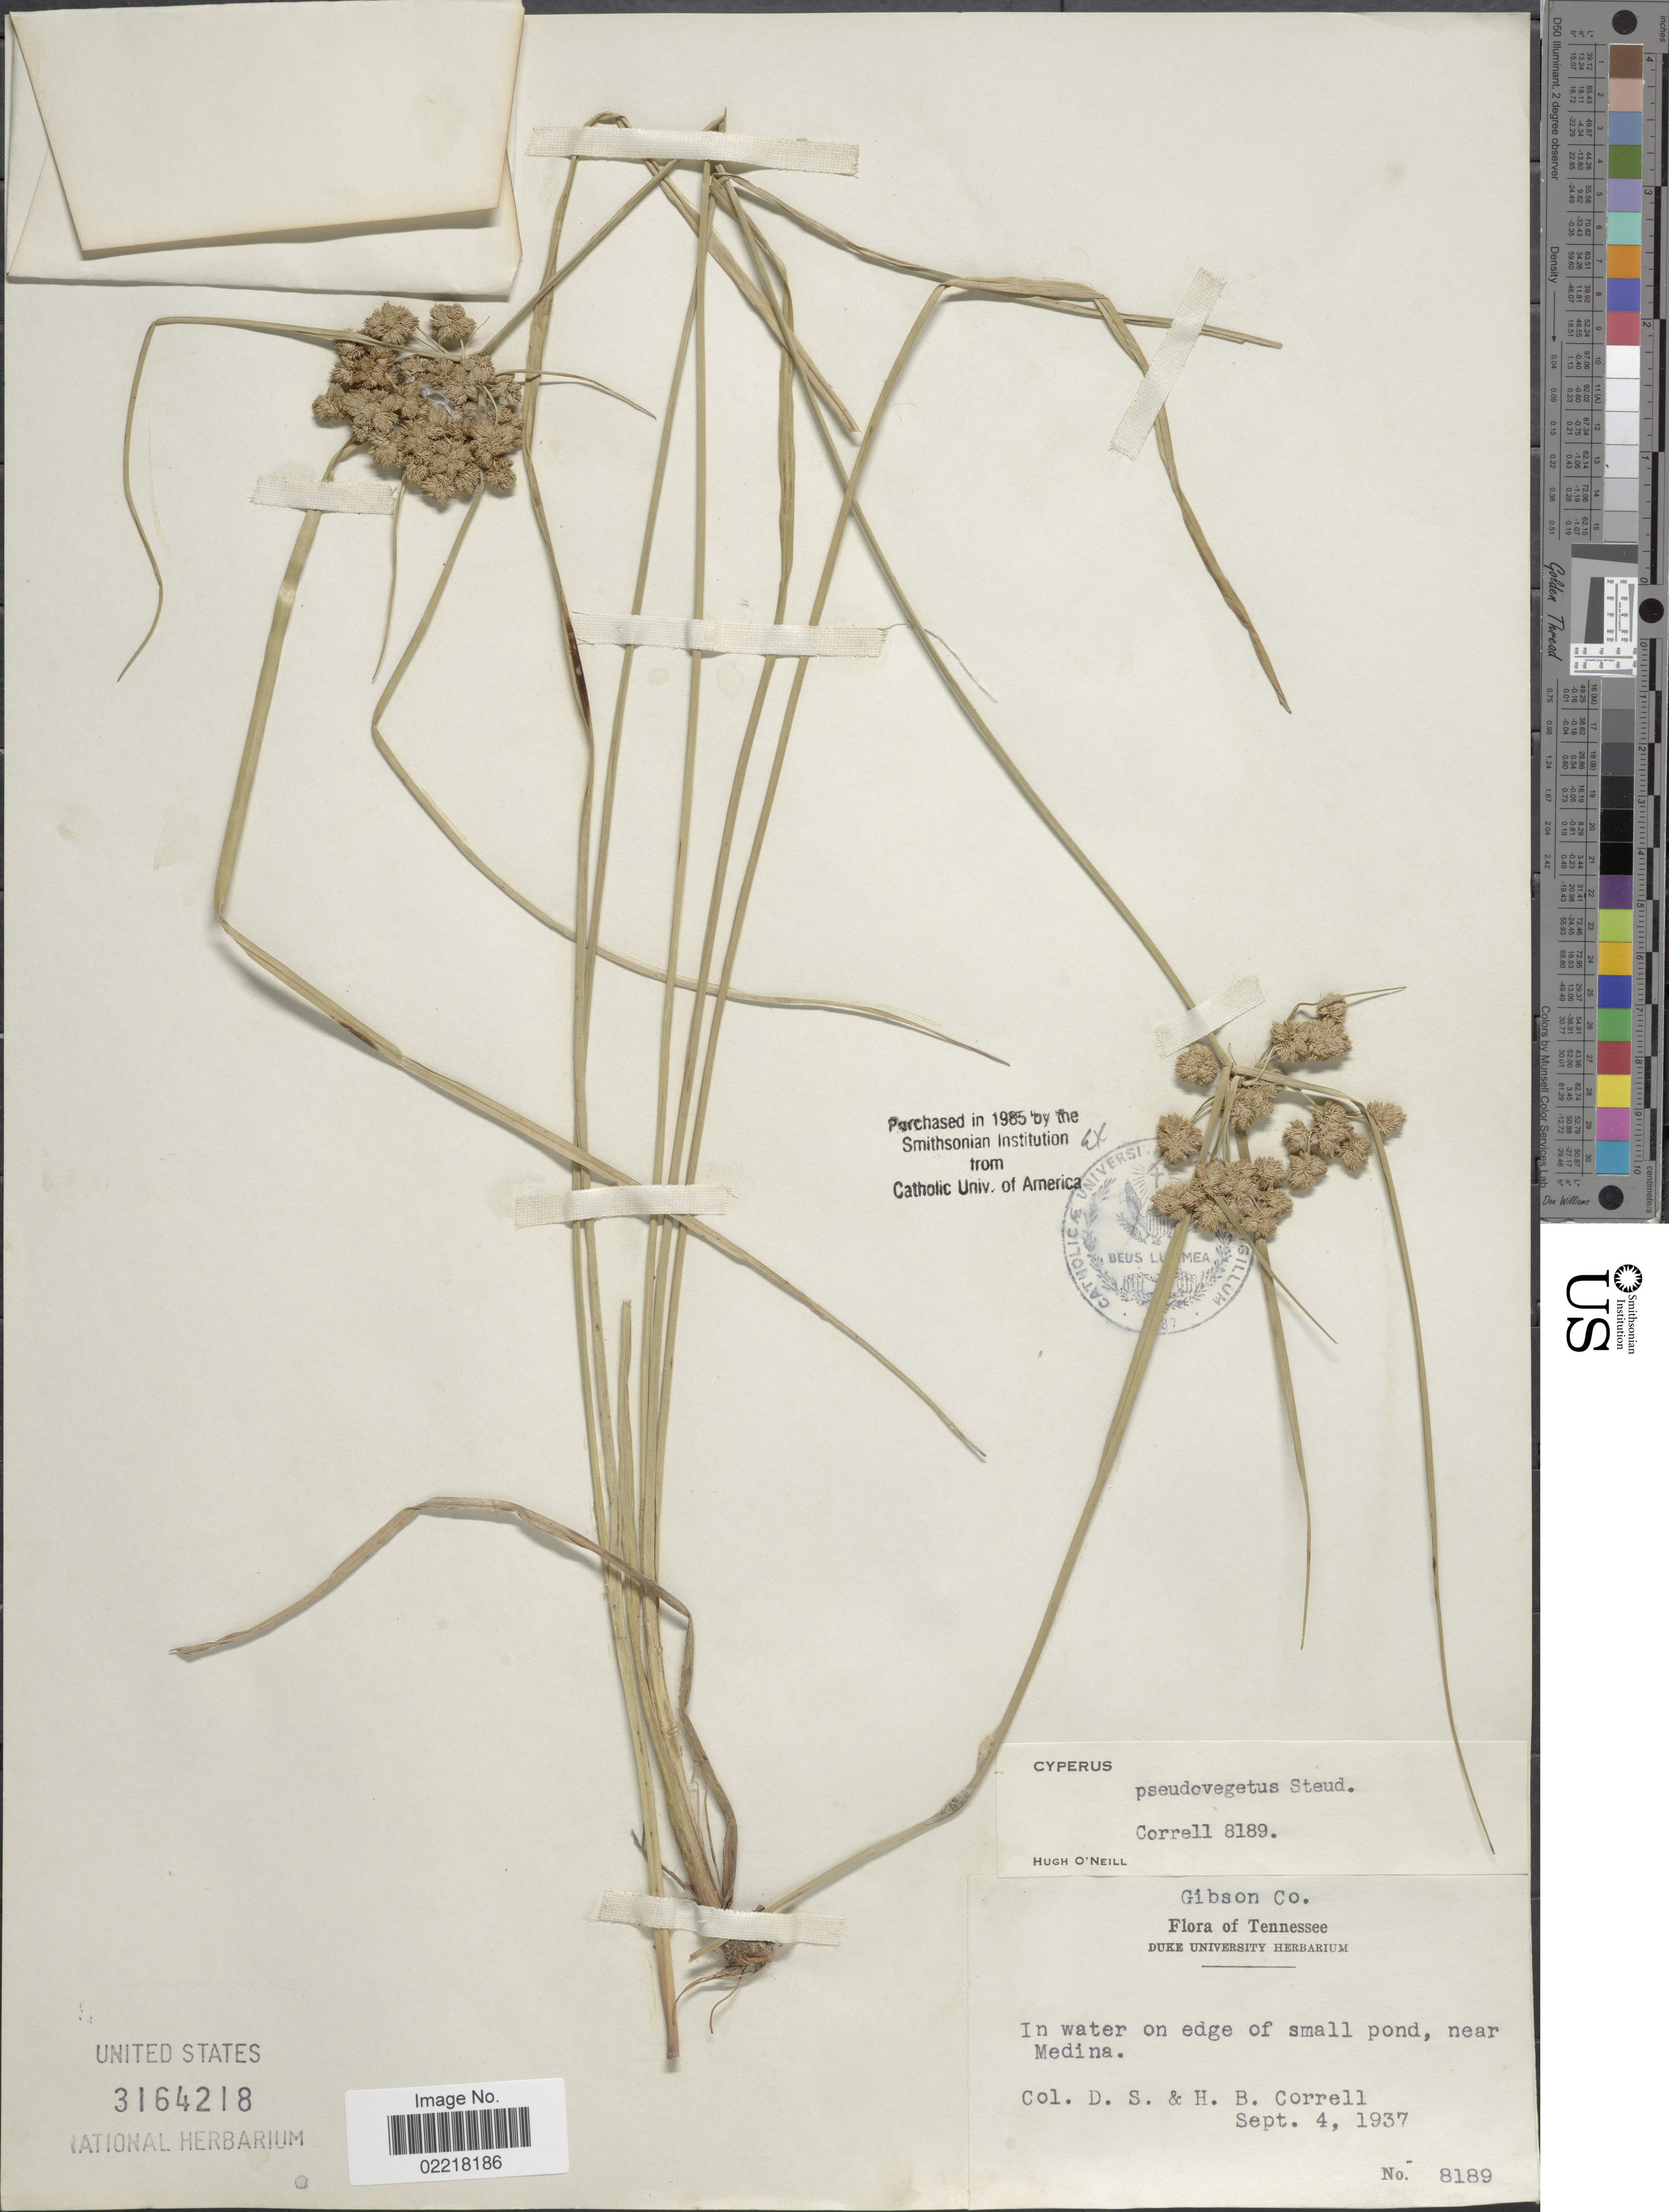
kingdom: Plantae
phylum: Tracheophyta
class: Liliopsida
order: Poales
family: Cyperaceae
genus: Cyperus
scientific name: Cyperus pseudovegetus Steud.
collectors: D. S. Correll & H. Correll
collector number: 8189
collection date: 1937-09-04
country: United States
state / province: Tennessee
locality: Gibson Co. In water on edge of small pond, near Medina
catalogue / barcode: US 3164218